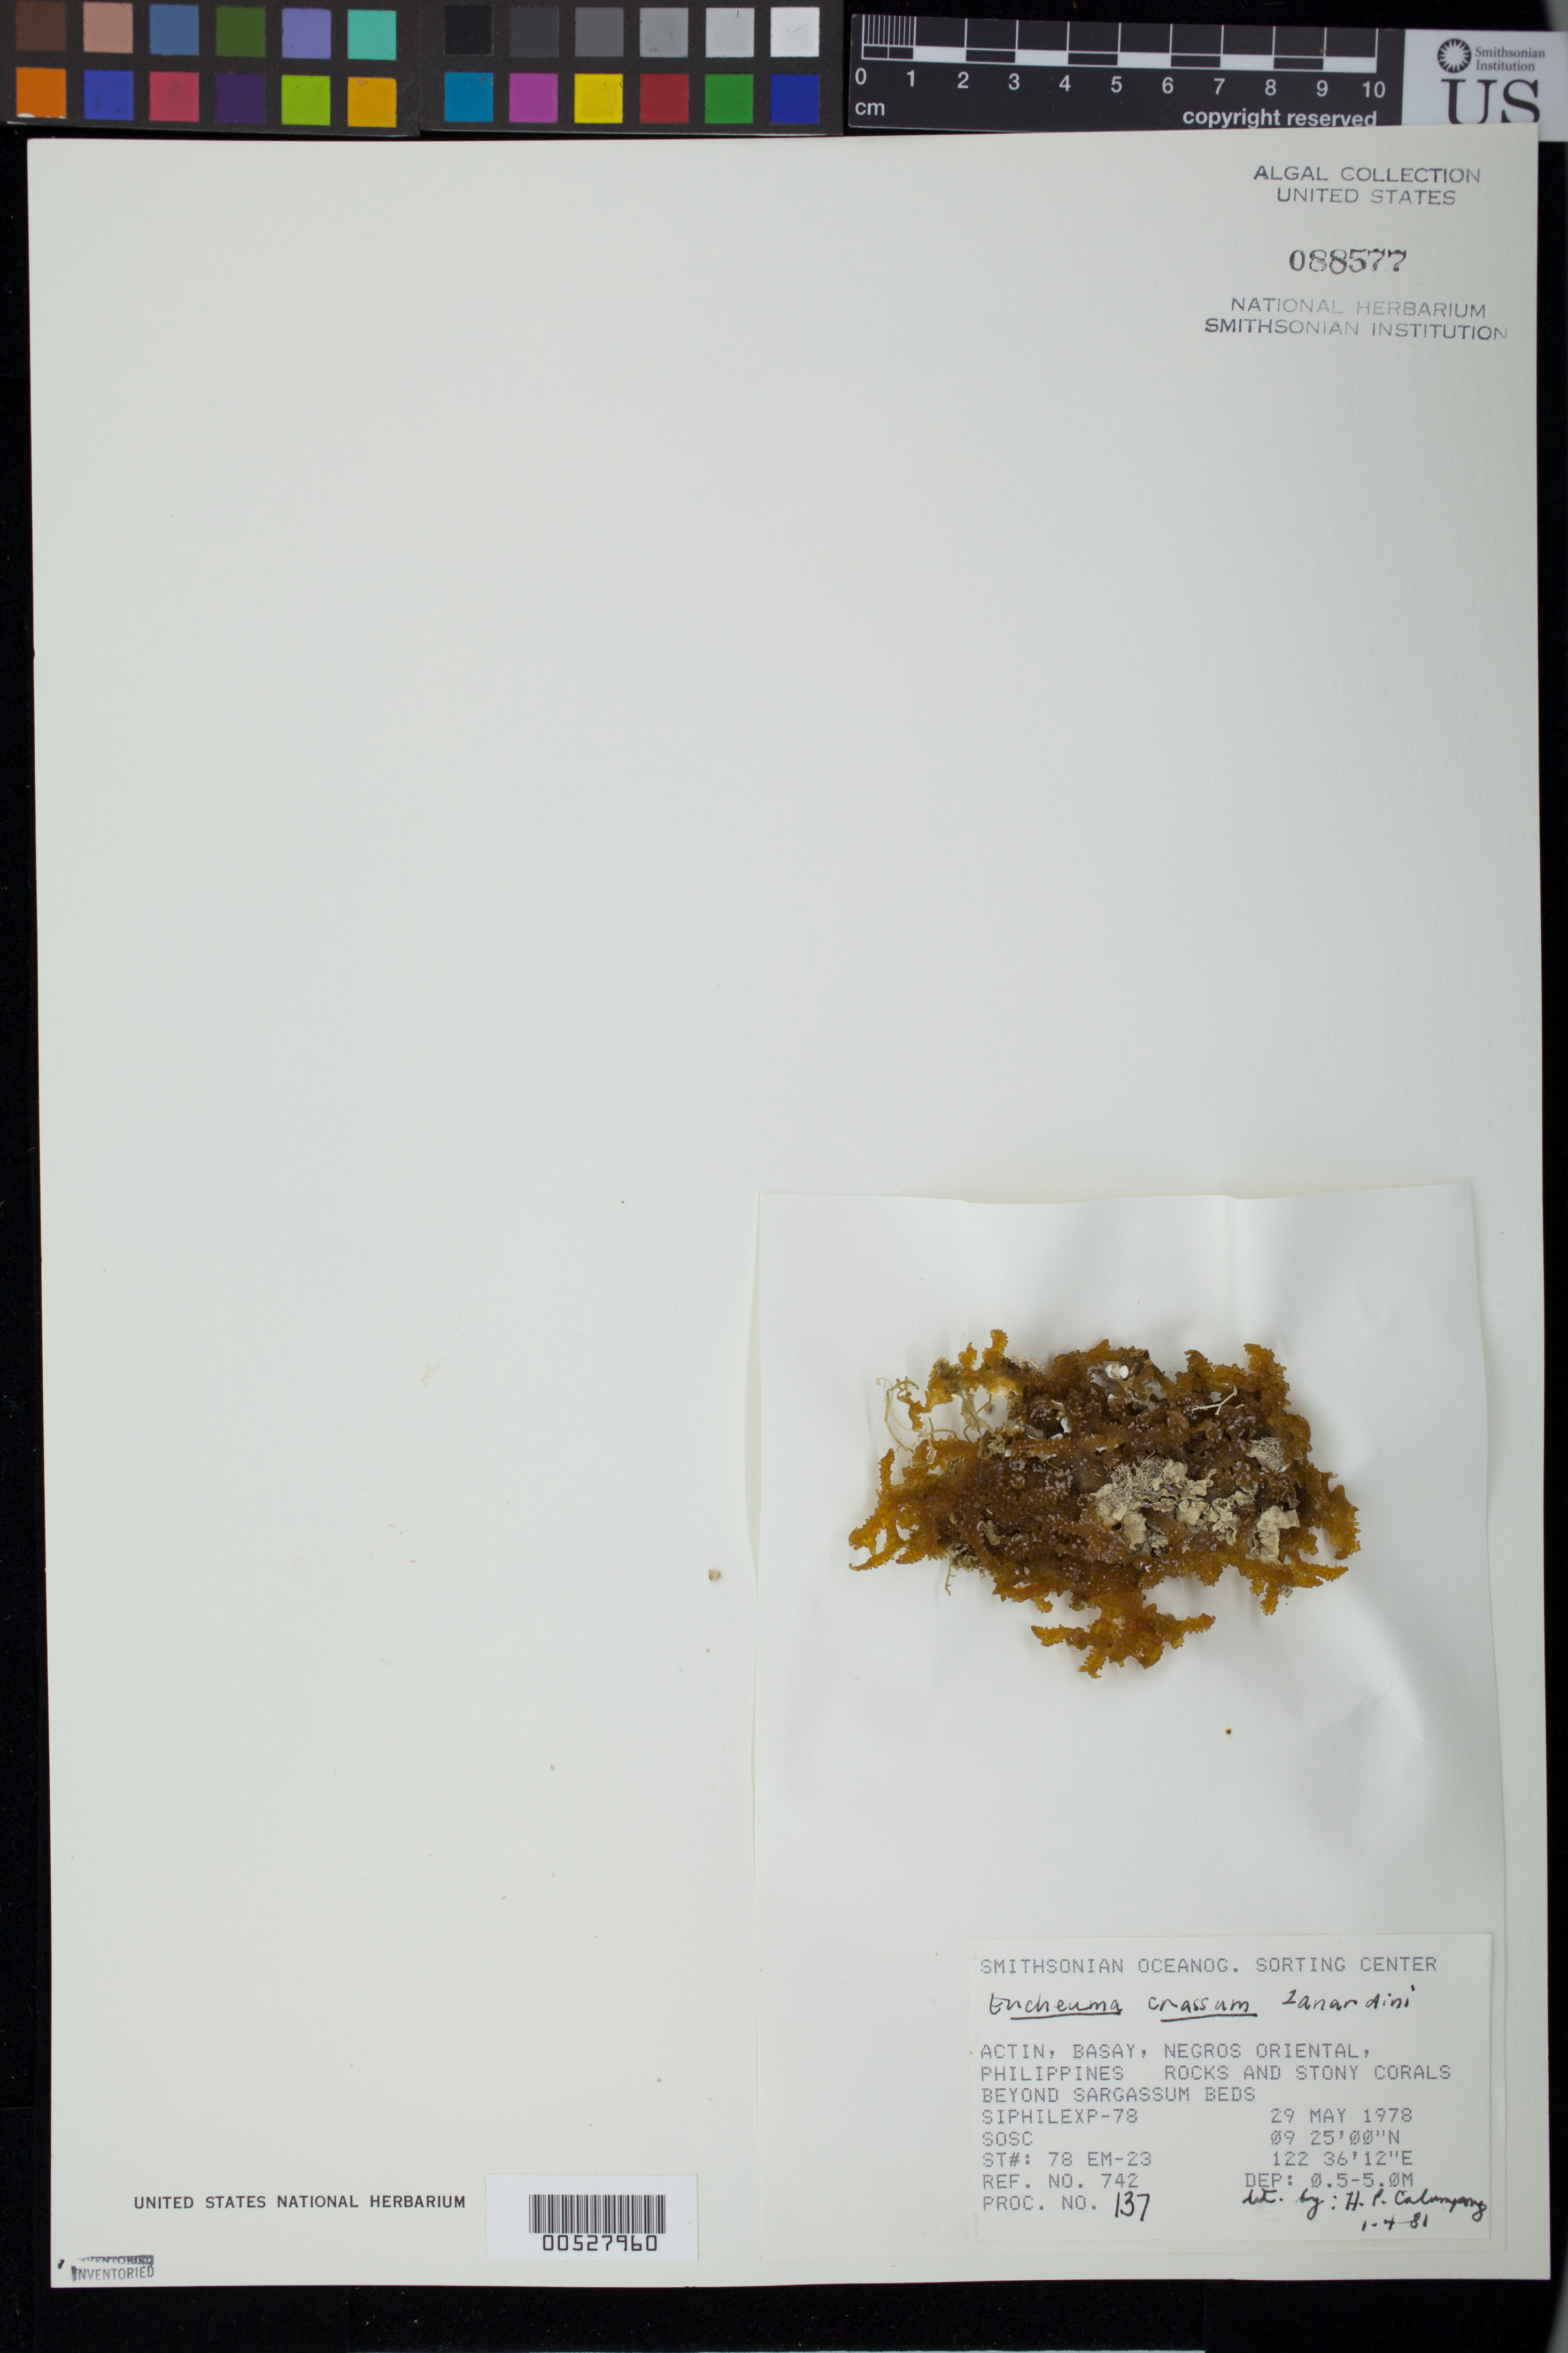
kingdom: Plantae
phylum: Rhodophyta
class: Florideophyceae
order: Gigartinales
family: Solieriaceae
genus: Eucheuma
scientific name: Eucheuma crassum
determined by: Calumpong, H. P.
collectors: SOSC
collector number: Station 78 Em-23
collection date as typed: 29 May 1978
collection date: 1978-05-29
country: Philippines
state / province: Central Visayas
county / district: Negros Oriental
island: Negros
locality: Actin, Basay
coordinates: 09 25'00"N, 122 36'12"E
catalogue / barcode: US 88577